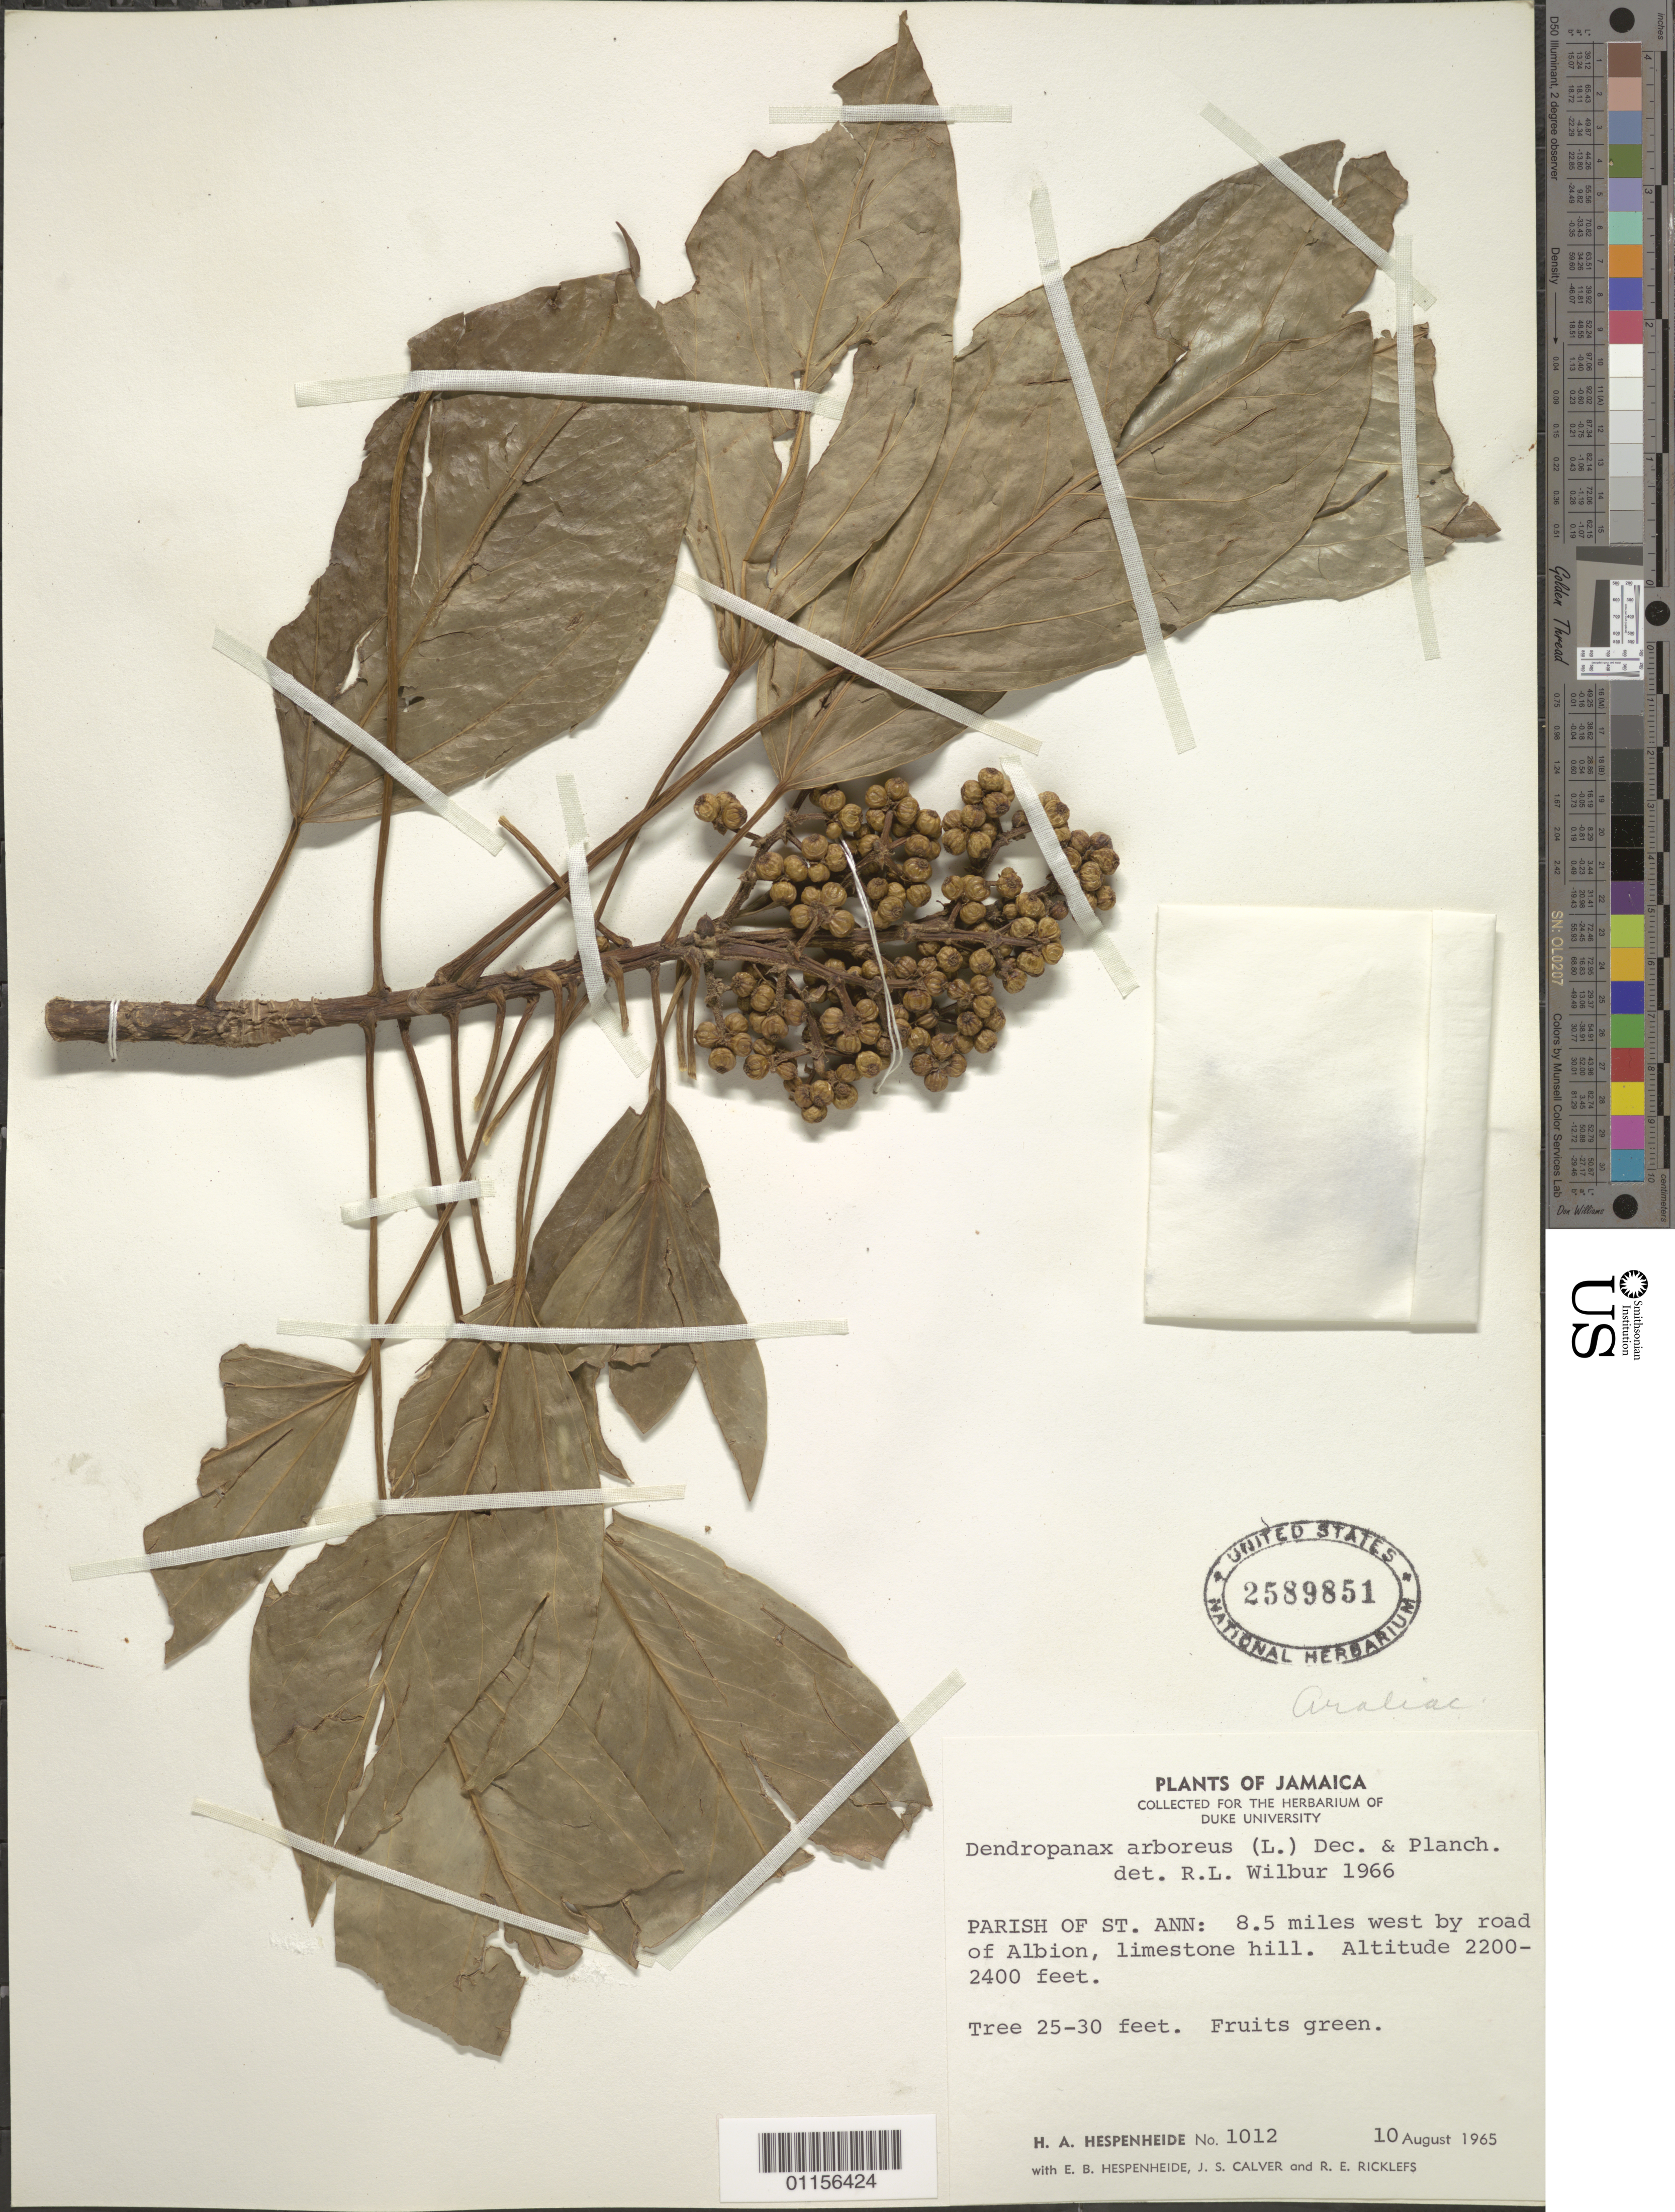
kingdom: Plantae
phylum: Tracheophyta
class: Magnoliopsida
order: Apiales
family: Araliaceae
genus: Dendropanax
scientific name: Dendropanax arboreus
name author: (L.) Decne. & Planch.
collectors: H. A. Hespenheide, E. Hespenheide, J. Calver & R. Ricklefs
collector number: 1012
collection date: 1965-08-10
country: Jamaica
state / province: Saint Ann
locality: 8.5 mi W by Rd of Albion.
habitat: Tree in limestone hill.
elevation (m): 671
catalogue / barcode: US 2589851